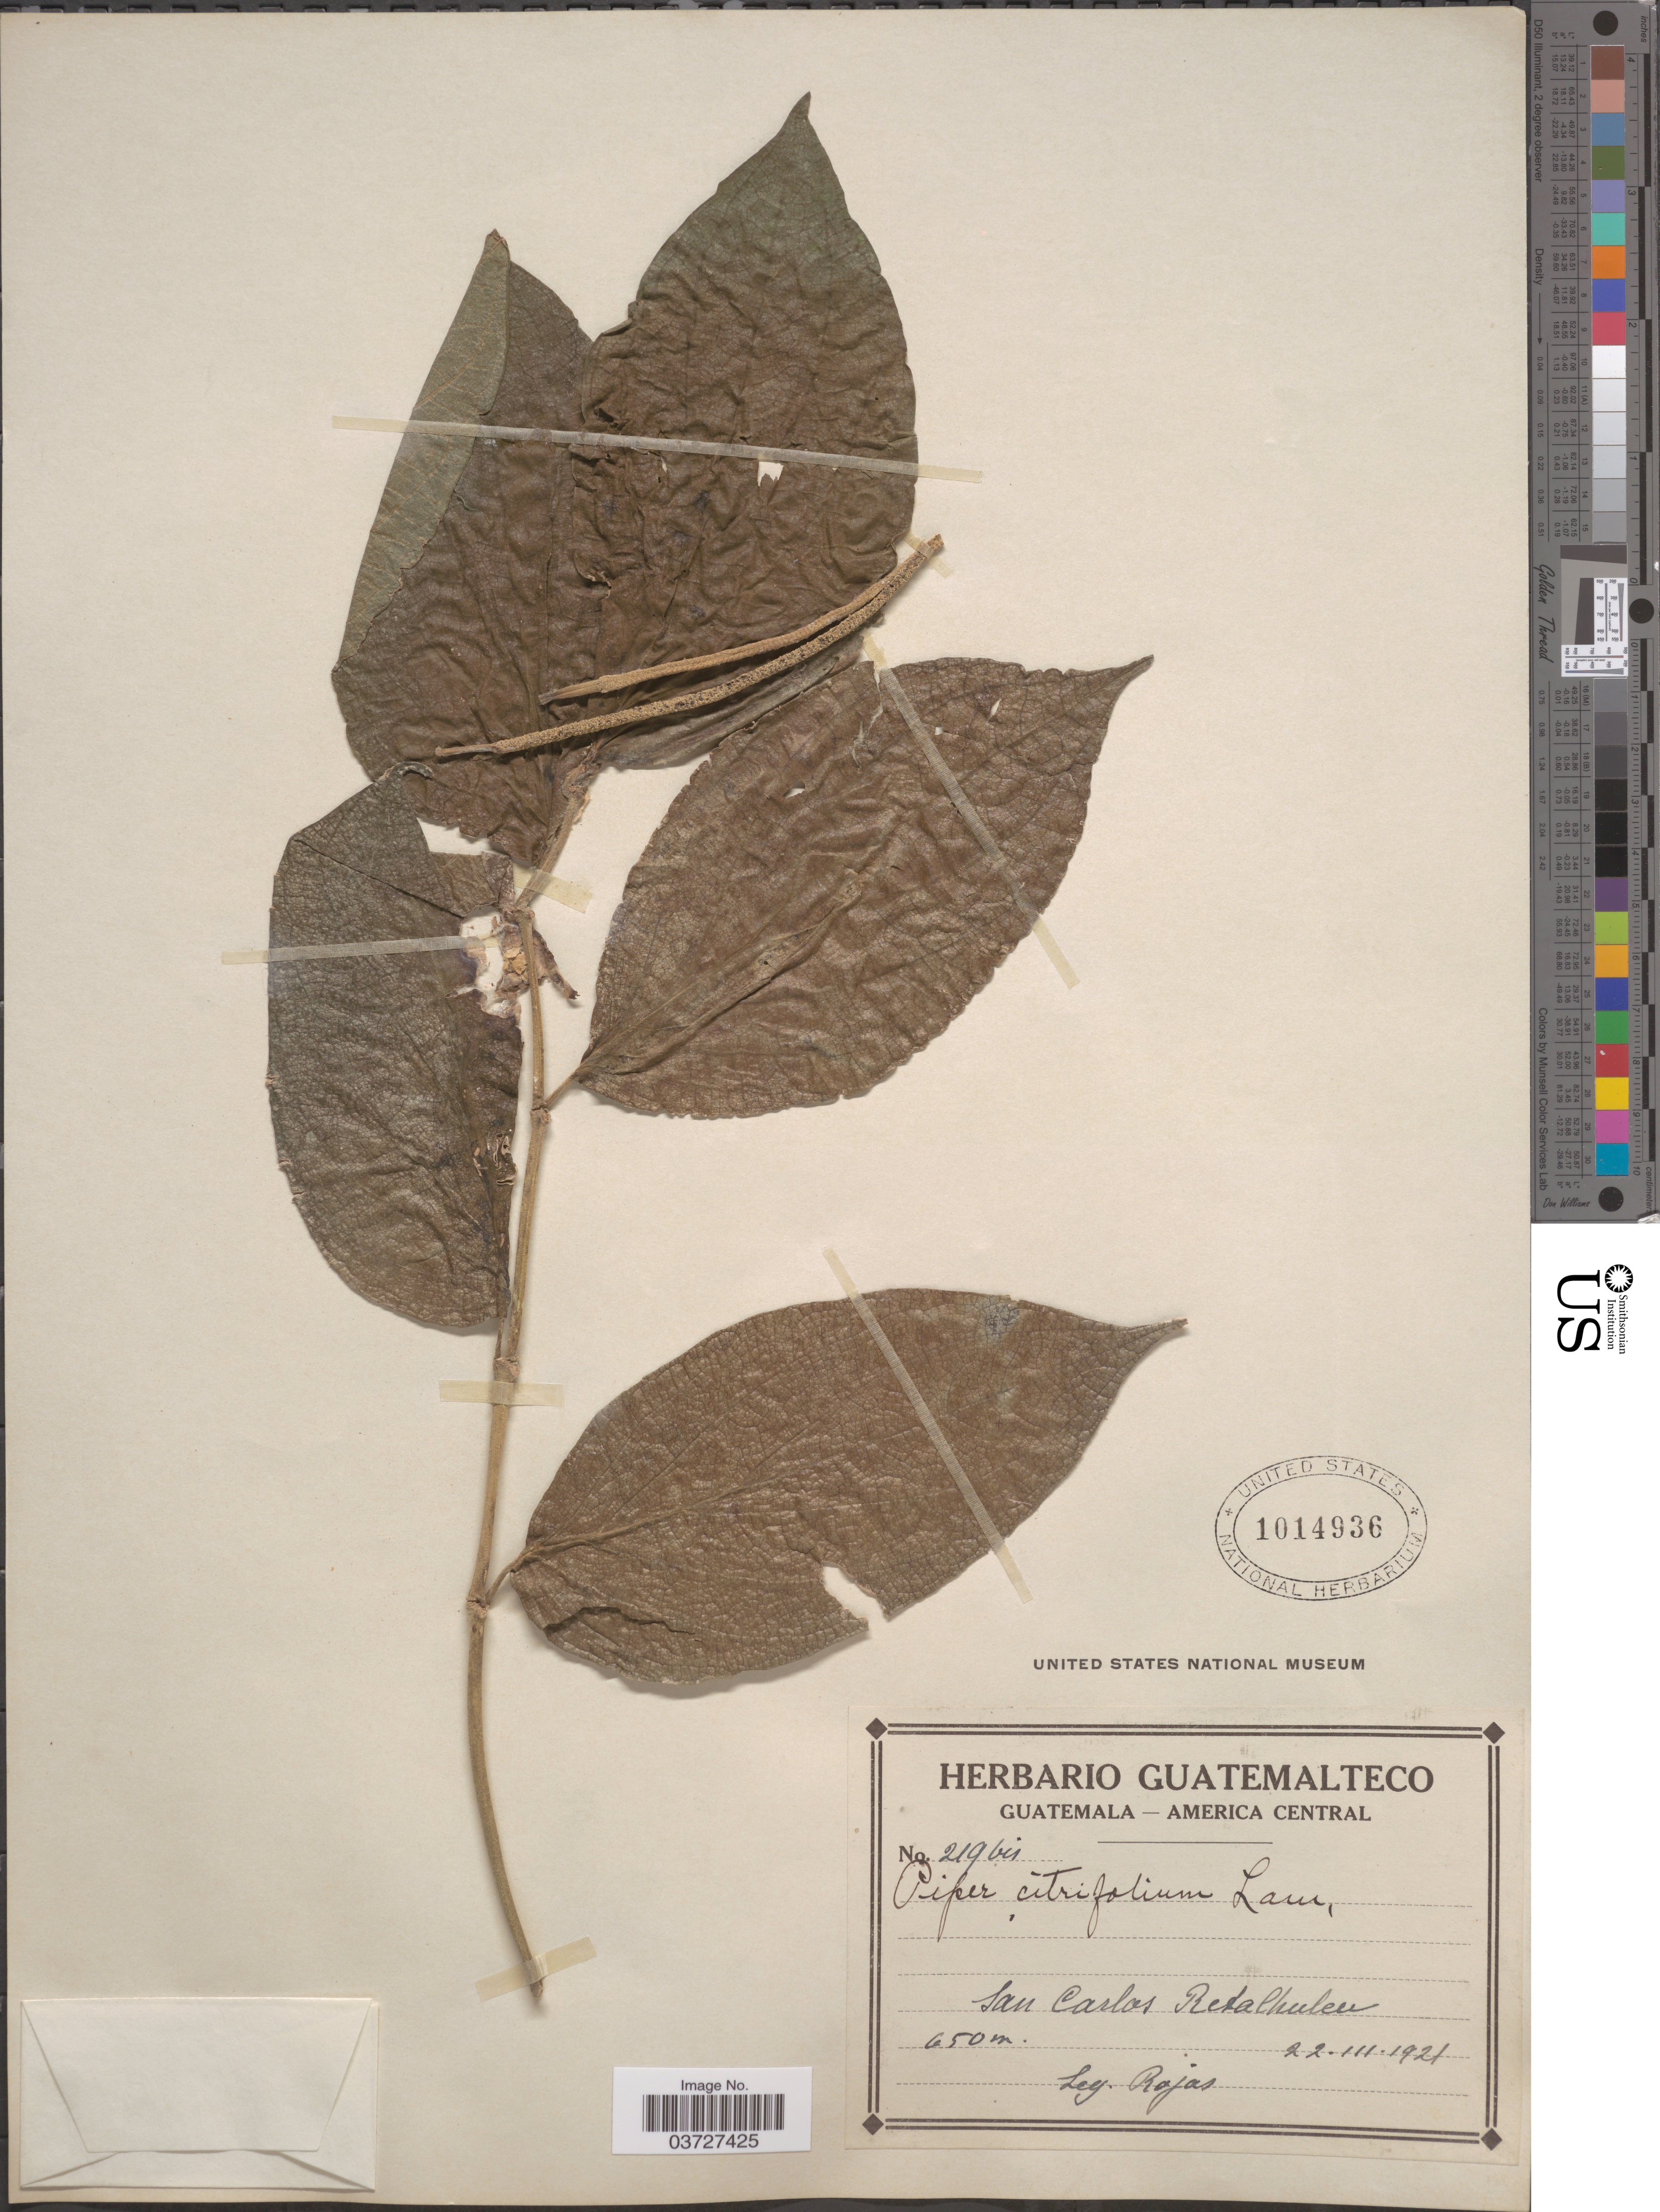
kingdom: Plantae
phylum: Tracheophyta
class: Magnoliopsida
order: Piperales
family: Piperaceae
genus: Piper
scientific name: Piper citrifolium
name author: Lam.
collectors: -. Rajas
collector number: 219bis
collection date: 1921-03-22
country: Guatemala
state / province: Retalhuleu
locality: San Carlos.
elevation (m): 650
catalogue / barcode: US 1014936